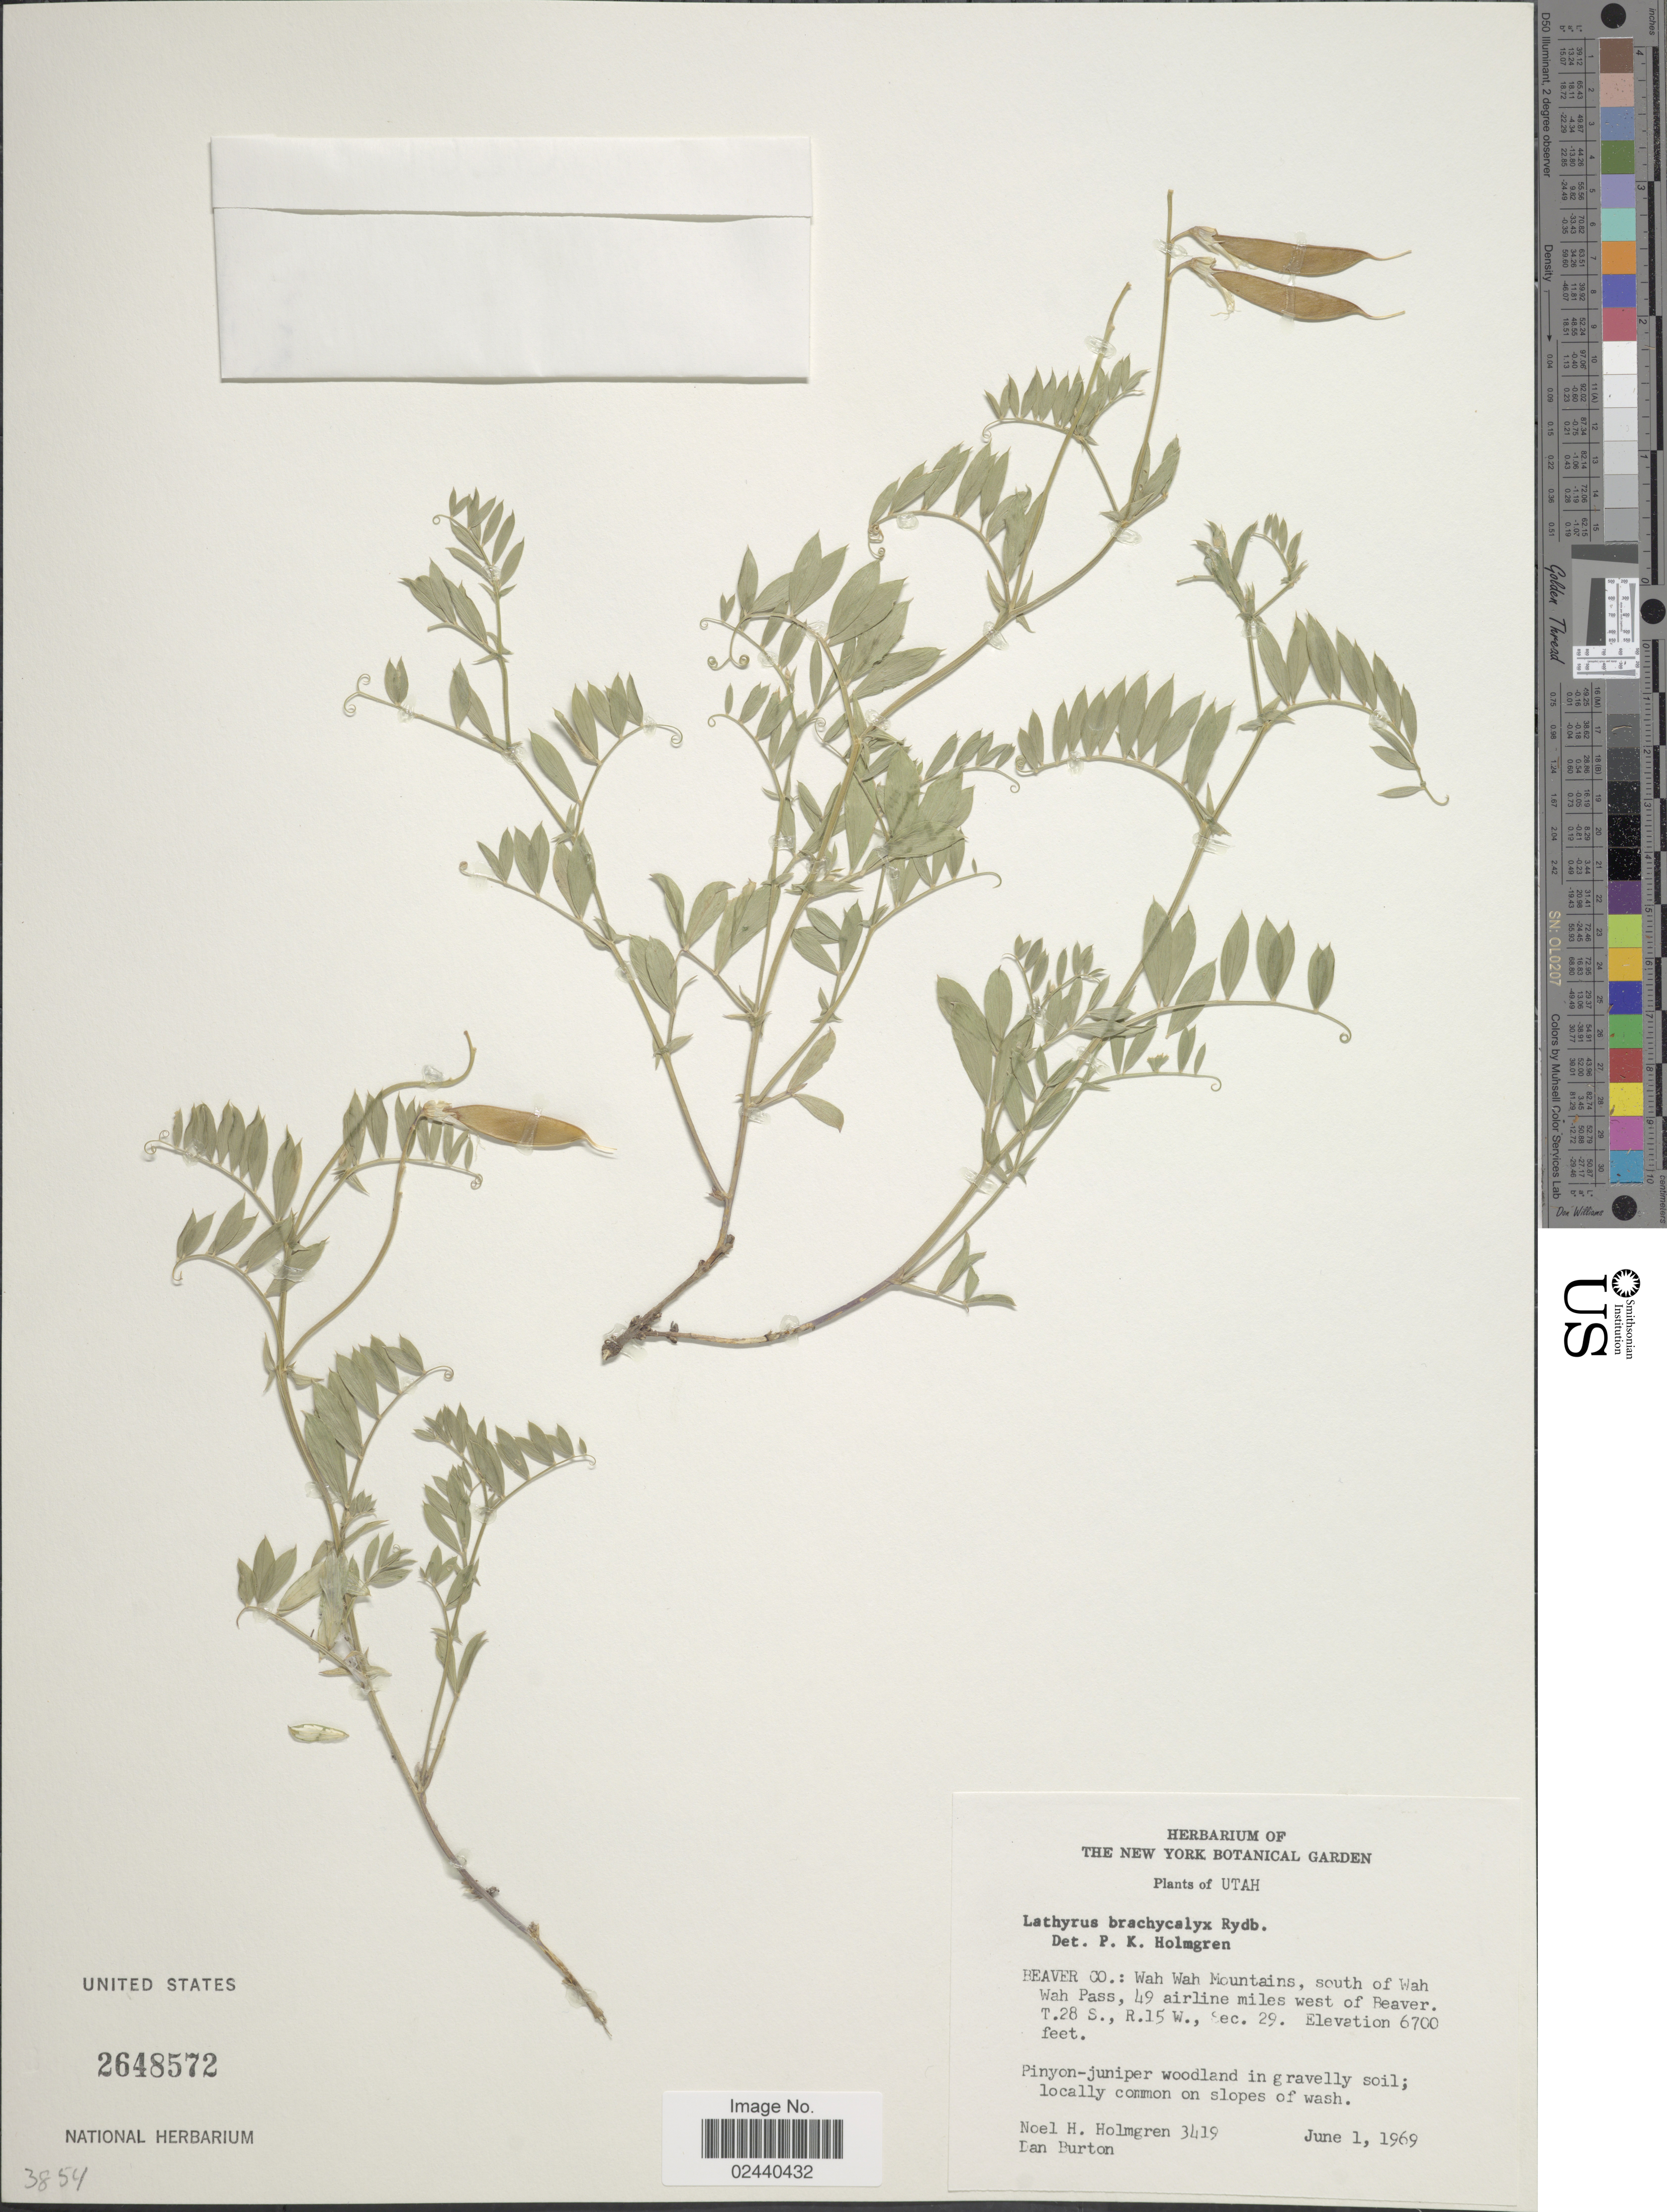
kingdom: Plantae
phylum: Tracheophyta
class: Magnoliopsida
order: Fabales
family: Fabaceae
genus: Lathyrus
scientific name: Lathyrus brachycalyx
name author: Rydb.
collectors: N. H. Holmgren & D. Burton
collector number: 3419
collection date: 1969-06-01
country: United States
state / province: Utah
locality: Beaver Co.: Wah Wah Mountains, south of Wah Wah Pass, 49 airline miles west of Beaver. T. 28 S., R. 15 W., Sec. 29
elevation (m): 2042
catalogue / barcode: US 2648572